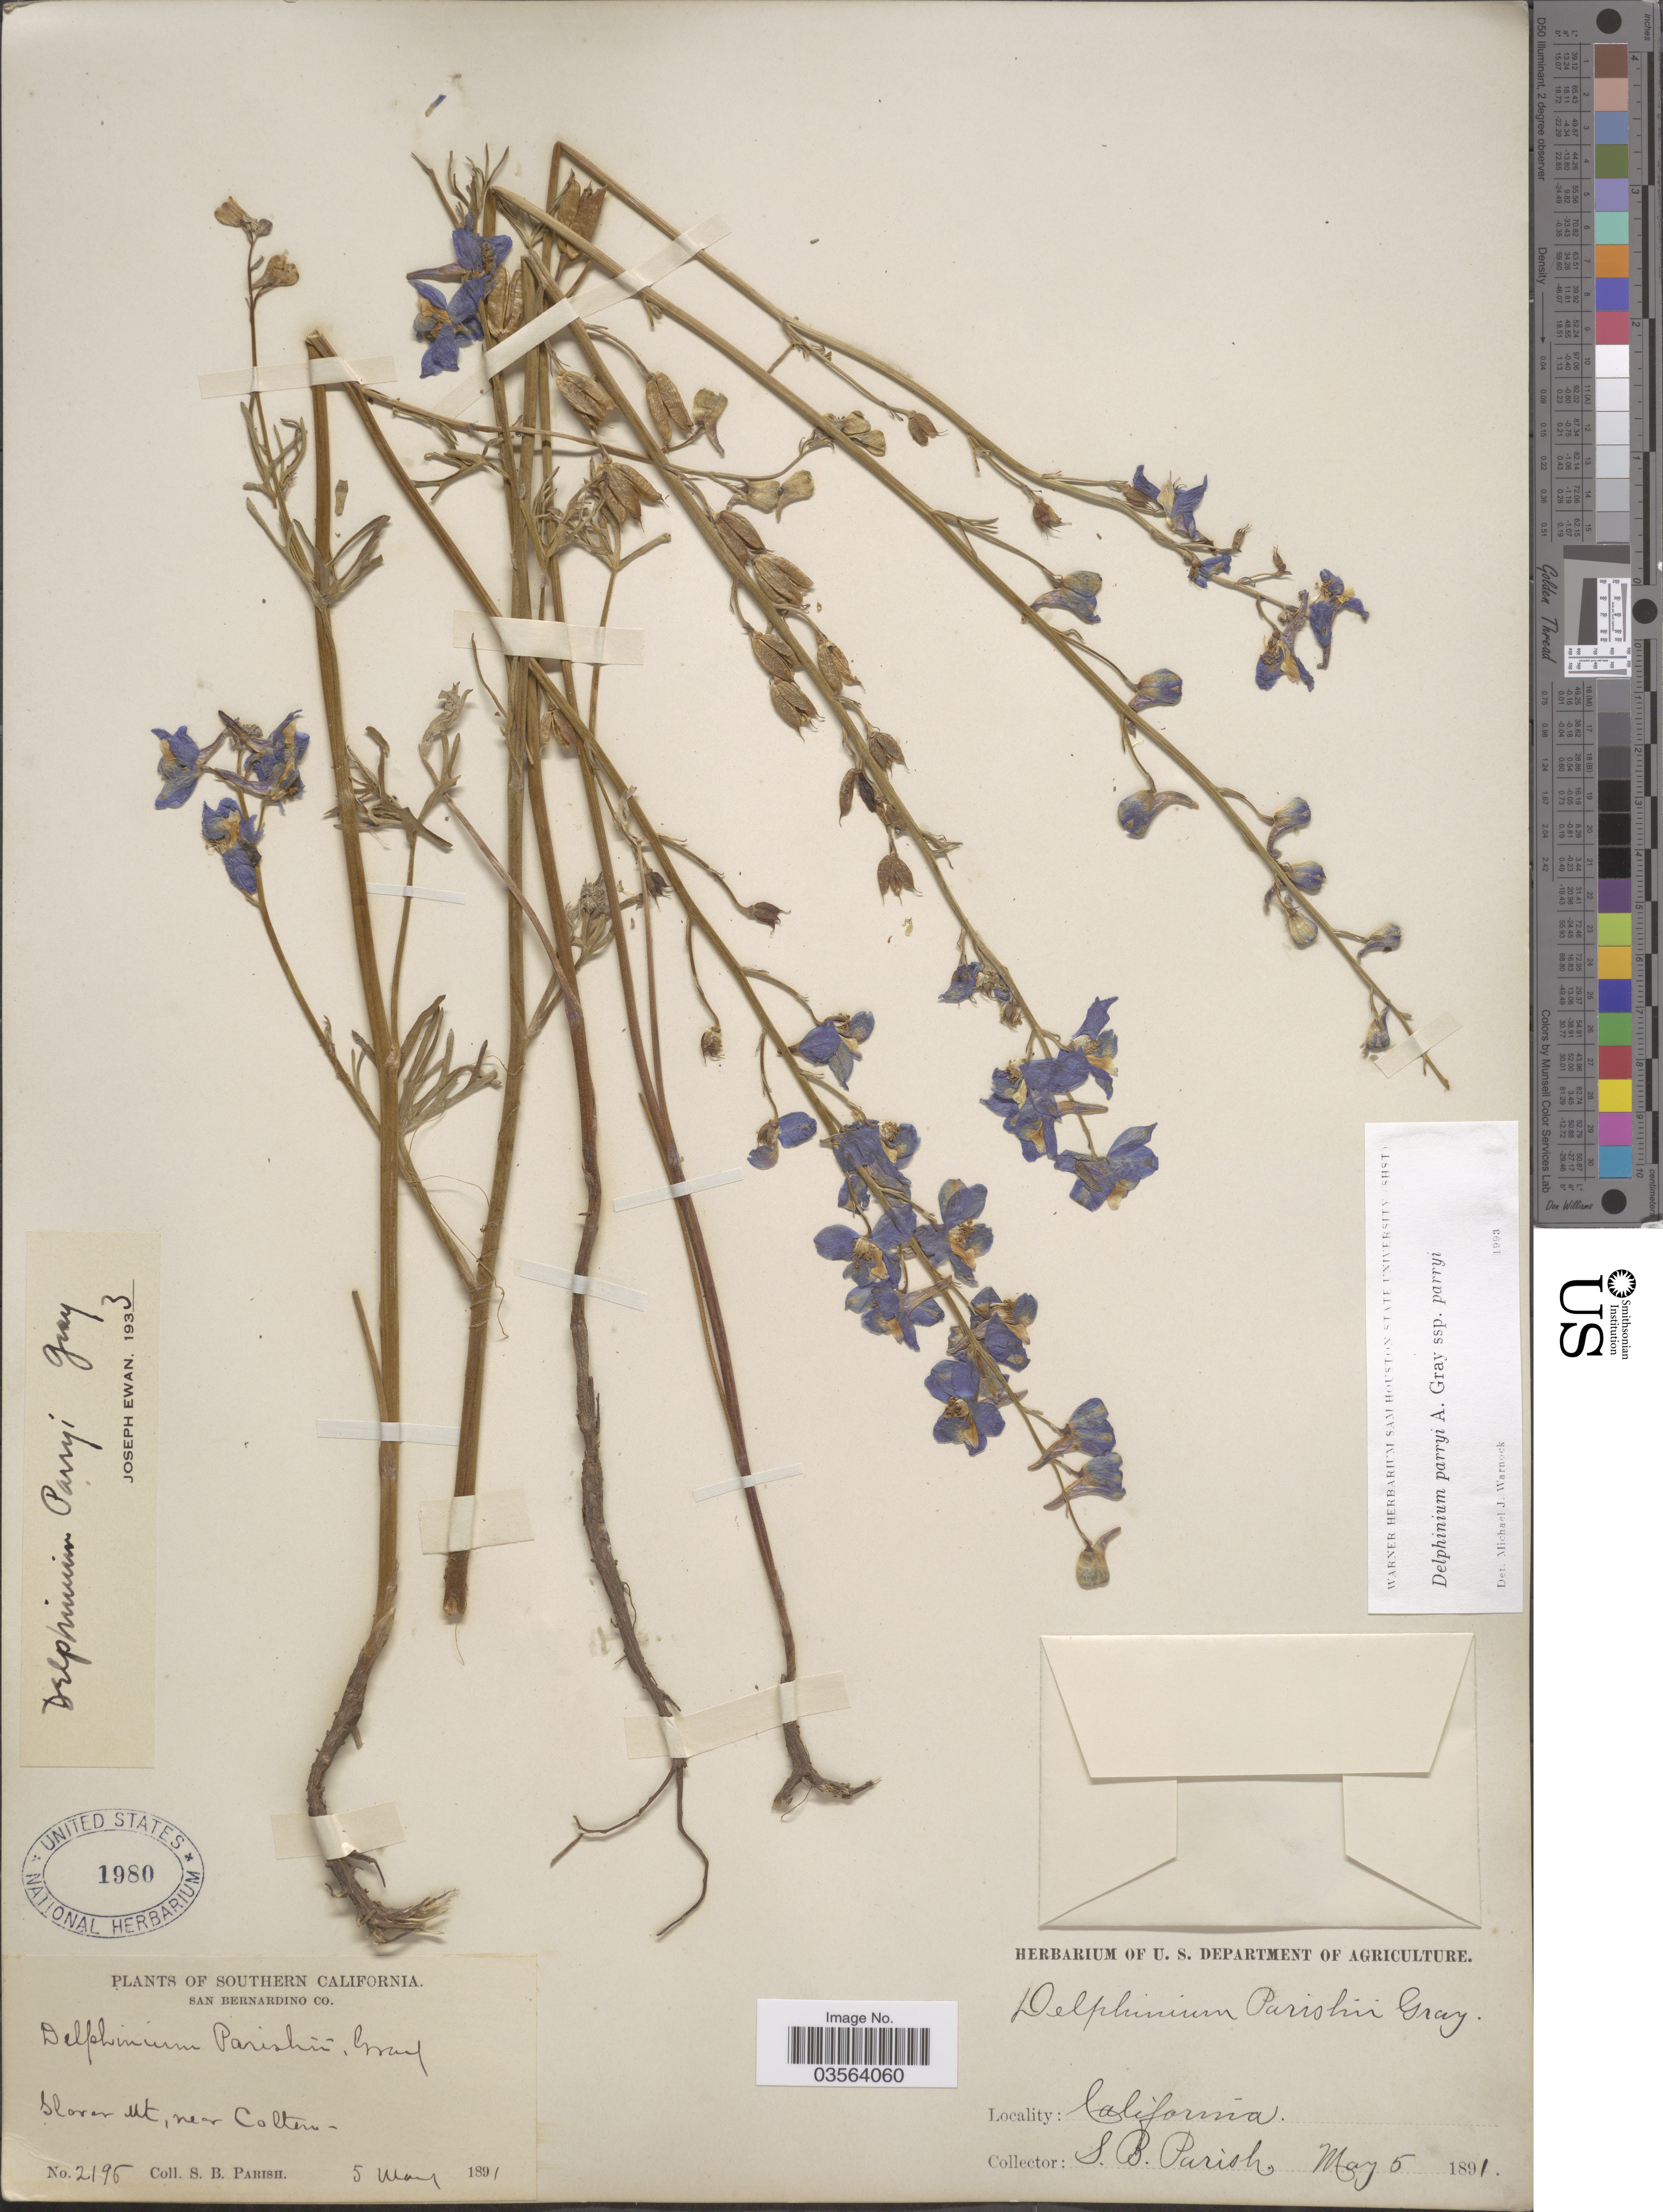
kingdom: Plantae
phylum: Tracheophyta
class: Magnoliopsida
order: Ranunculales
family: Ranunculaceae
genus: Delphinium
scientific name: Delphinium parryi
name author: A. Gray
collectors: S. B. Parish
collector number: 2195*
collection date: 1891-05-05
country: United States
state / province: California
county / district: San Bernardino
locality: Southern California. San Bernardino co. Slover Mt, near Colton.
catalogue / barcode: US 1980